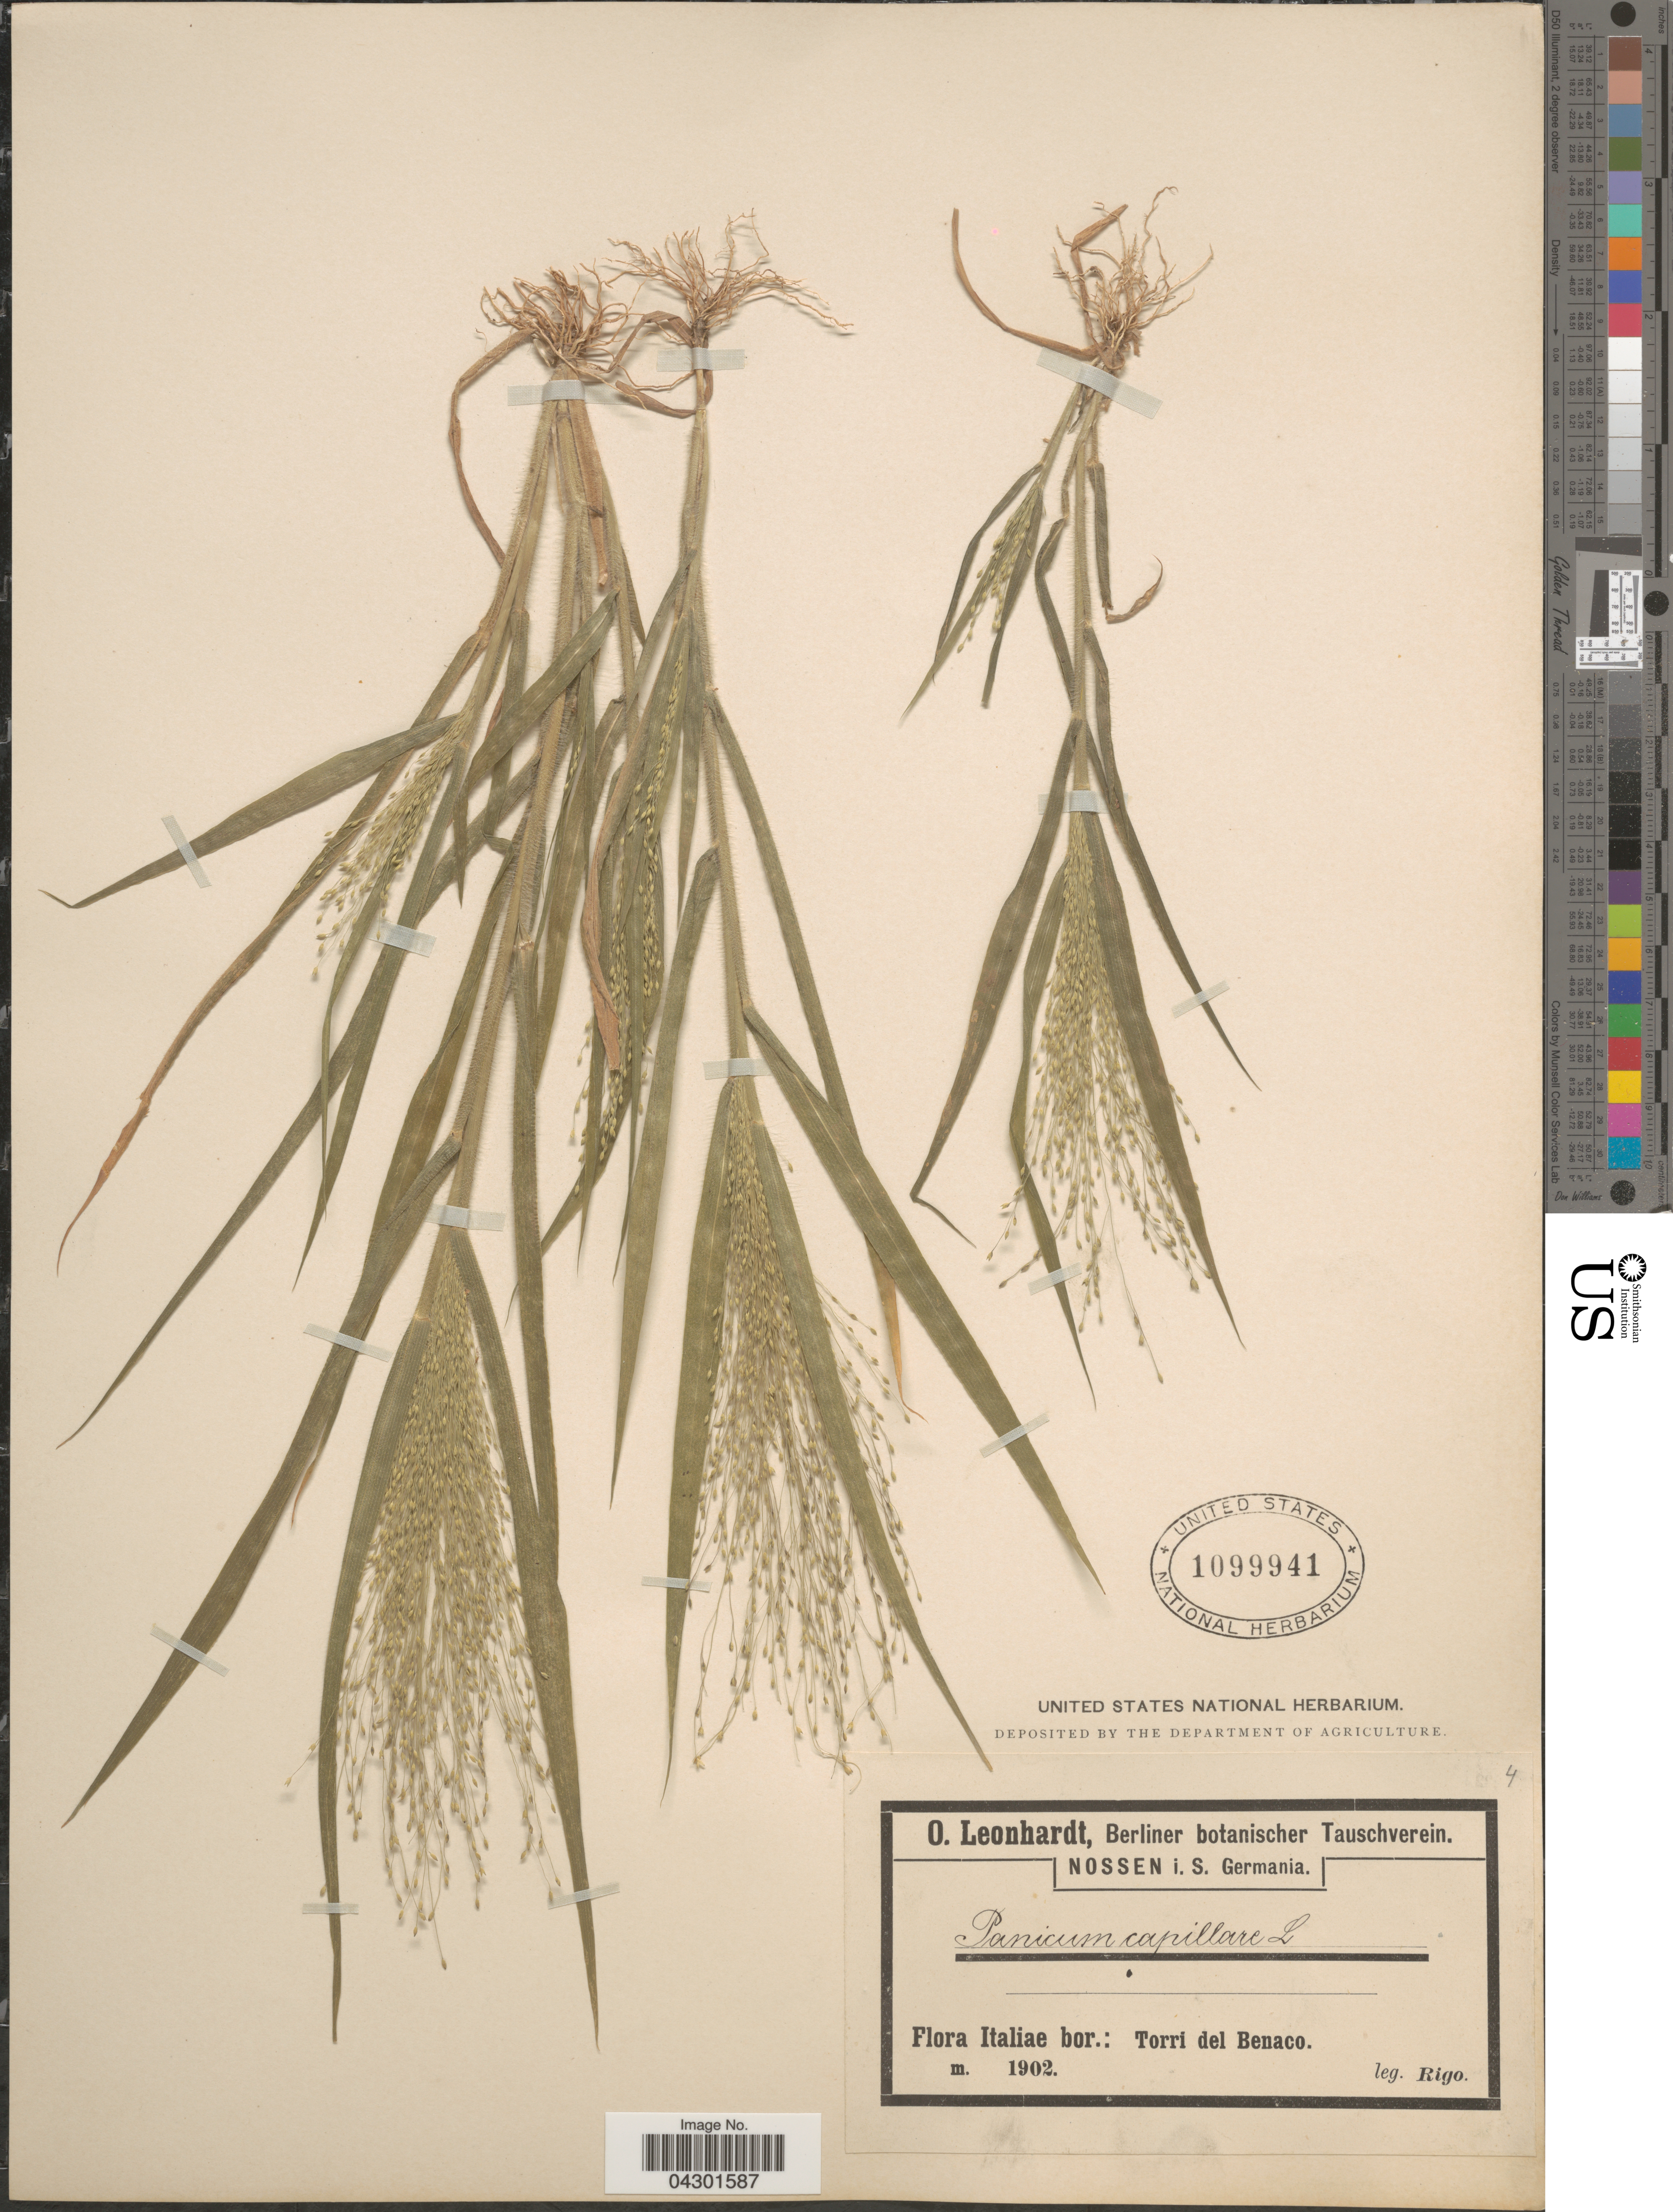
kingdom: Plantae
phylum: Tracheophyta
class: Liliopsida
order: Poales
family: Poaceae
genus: Panicum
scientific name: Panicum capillare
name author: L.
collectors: -- Rigo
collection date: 1902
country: Italy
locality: Italiae bor.: Torri del Benaco.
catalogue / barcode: US 1099941